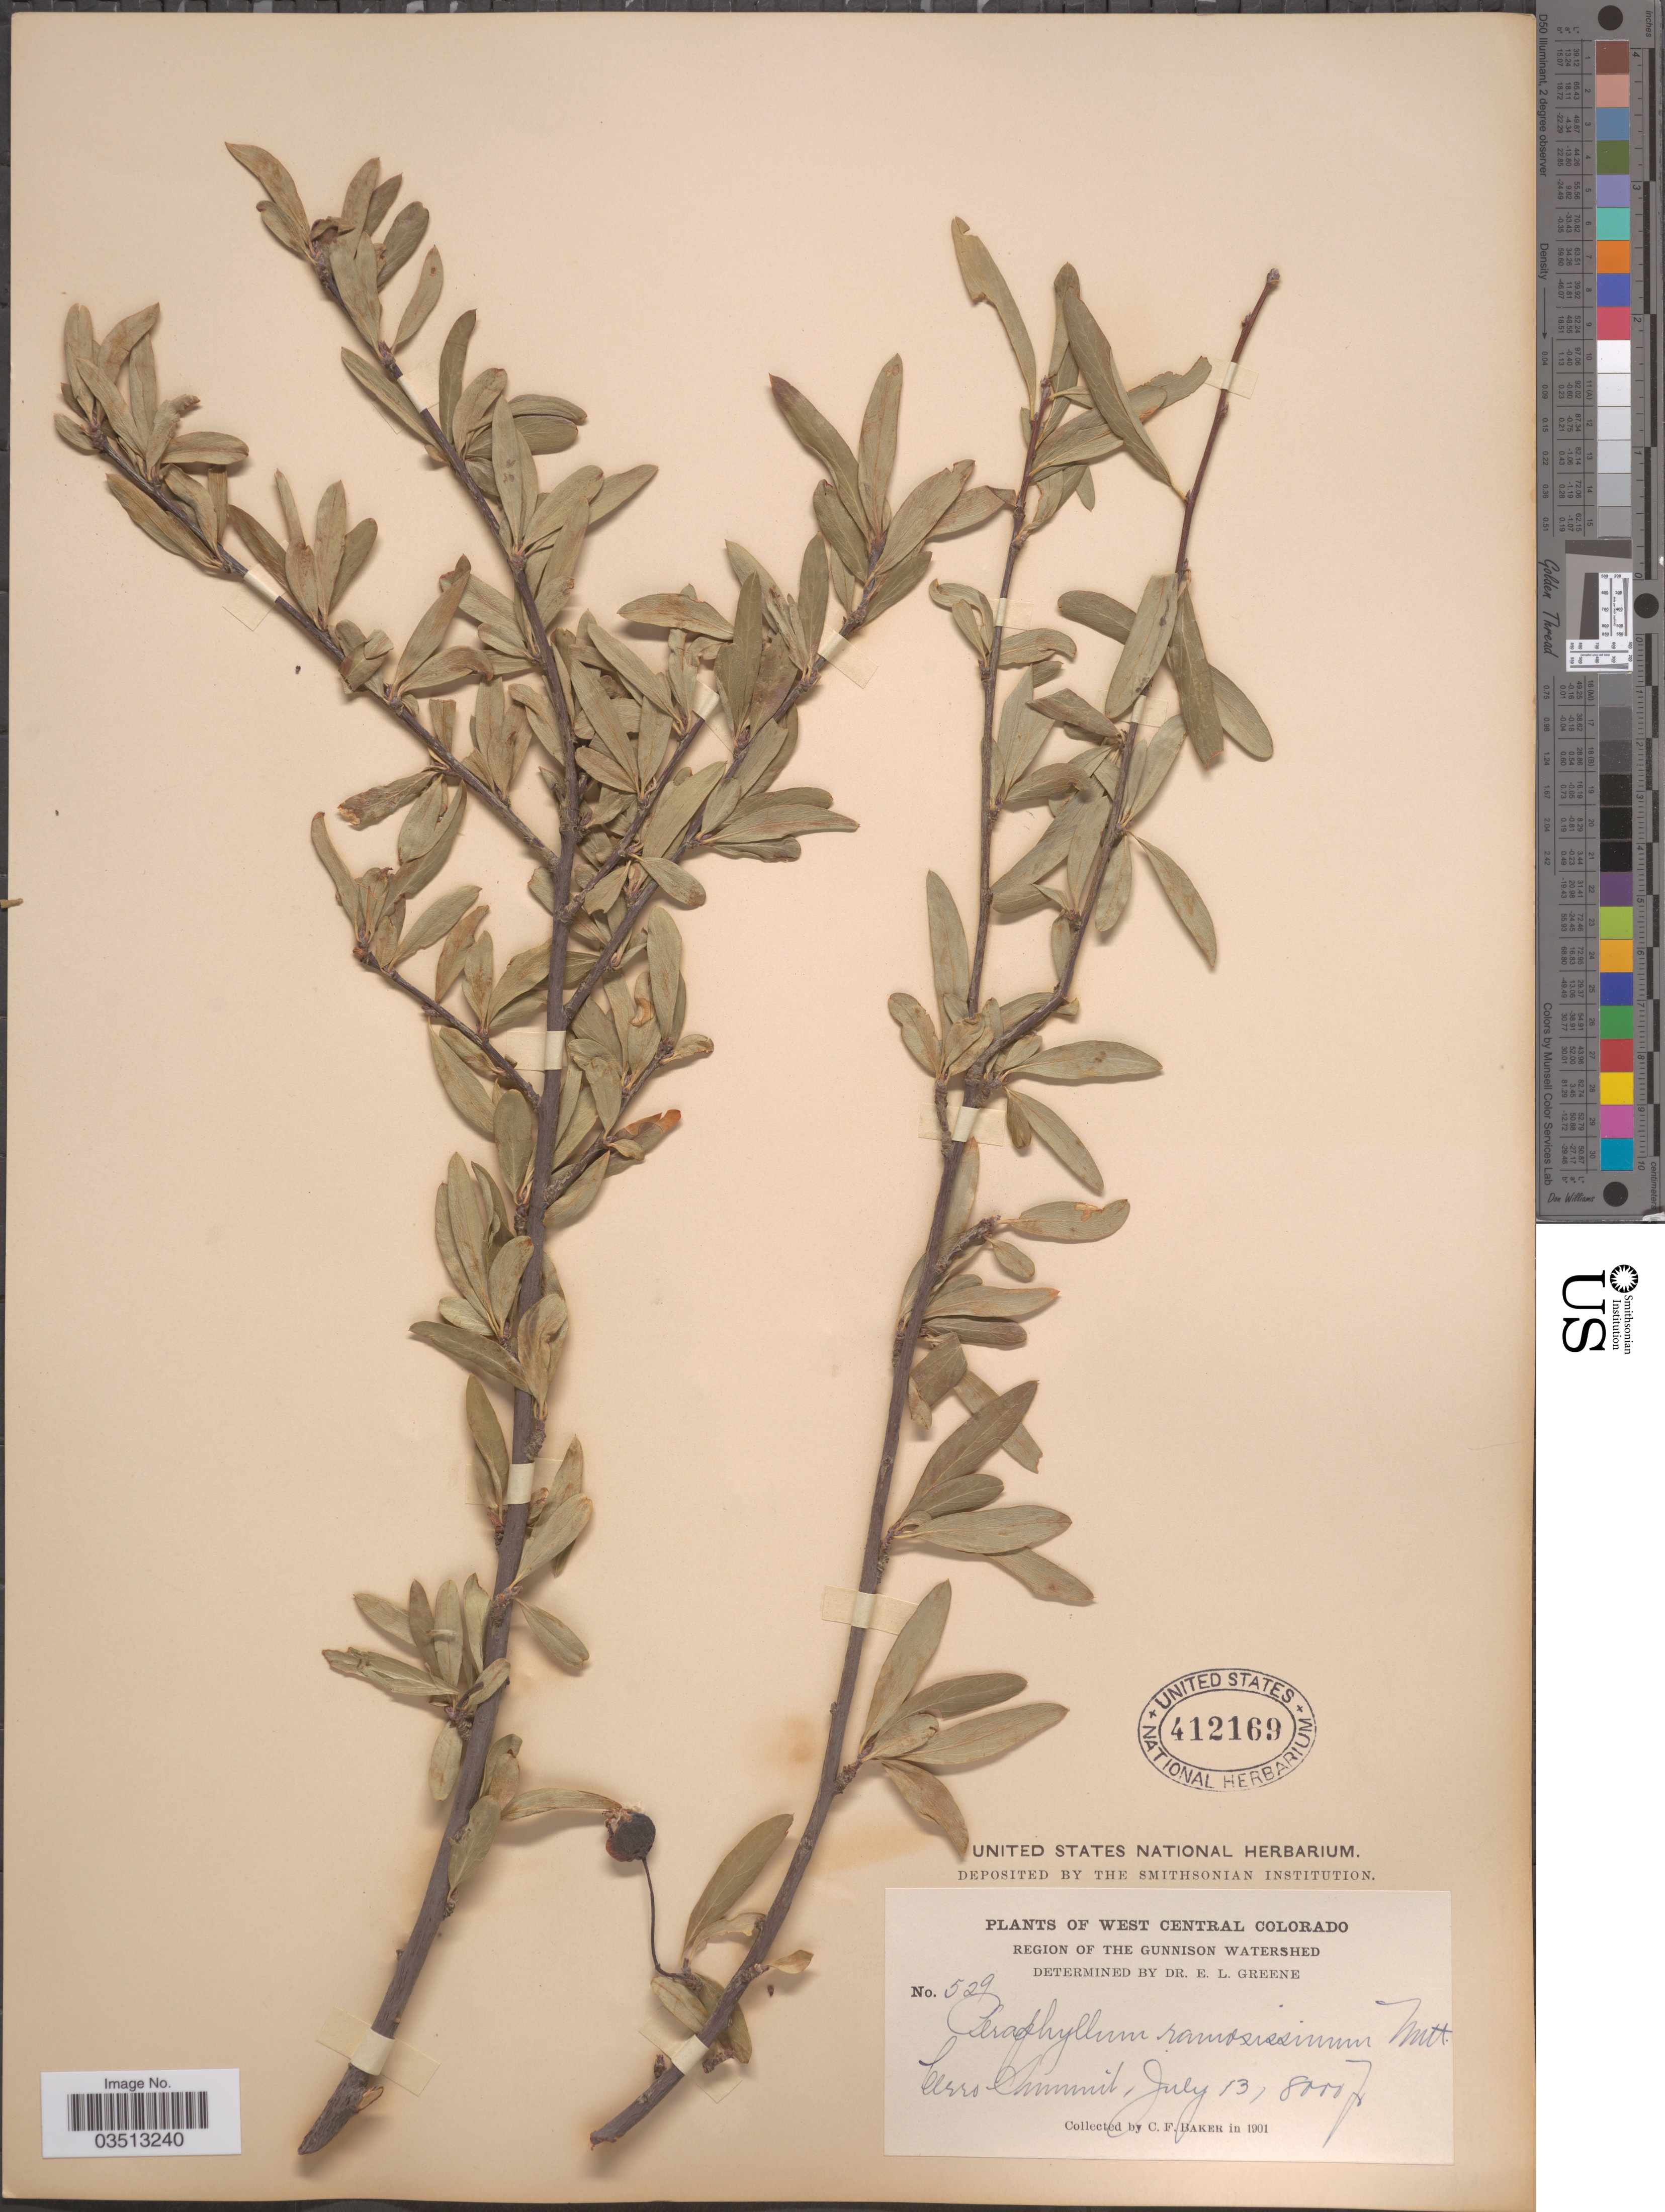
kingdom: Plantae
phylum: Tracheophyta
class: Magnoliopsida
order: Rosales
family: Rosaceae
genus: Peraphyllum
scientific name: Peraphyllum ramosissimum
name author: Nutt.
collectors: C. F. Baker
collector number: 529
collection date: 1901-07-13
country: United States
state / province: Colorado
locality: West Central Colorado. Region of the Gunnison Watershed. Cerro Summit.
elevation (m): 2438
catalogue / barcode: US 412169